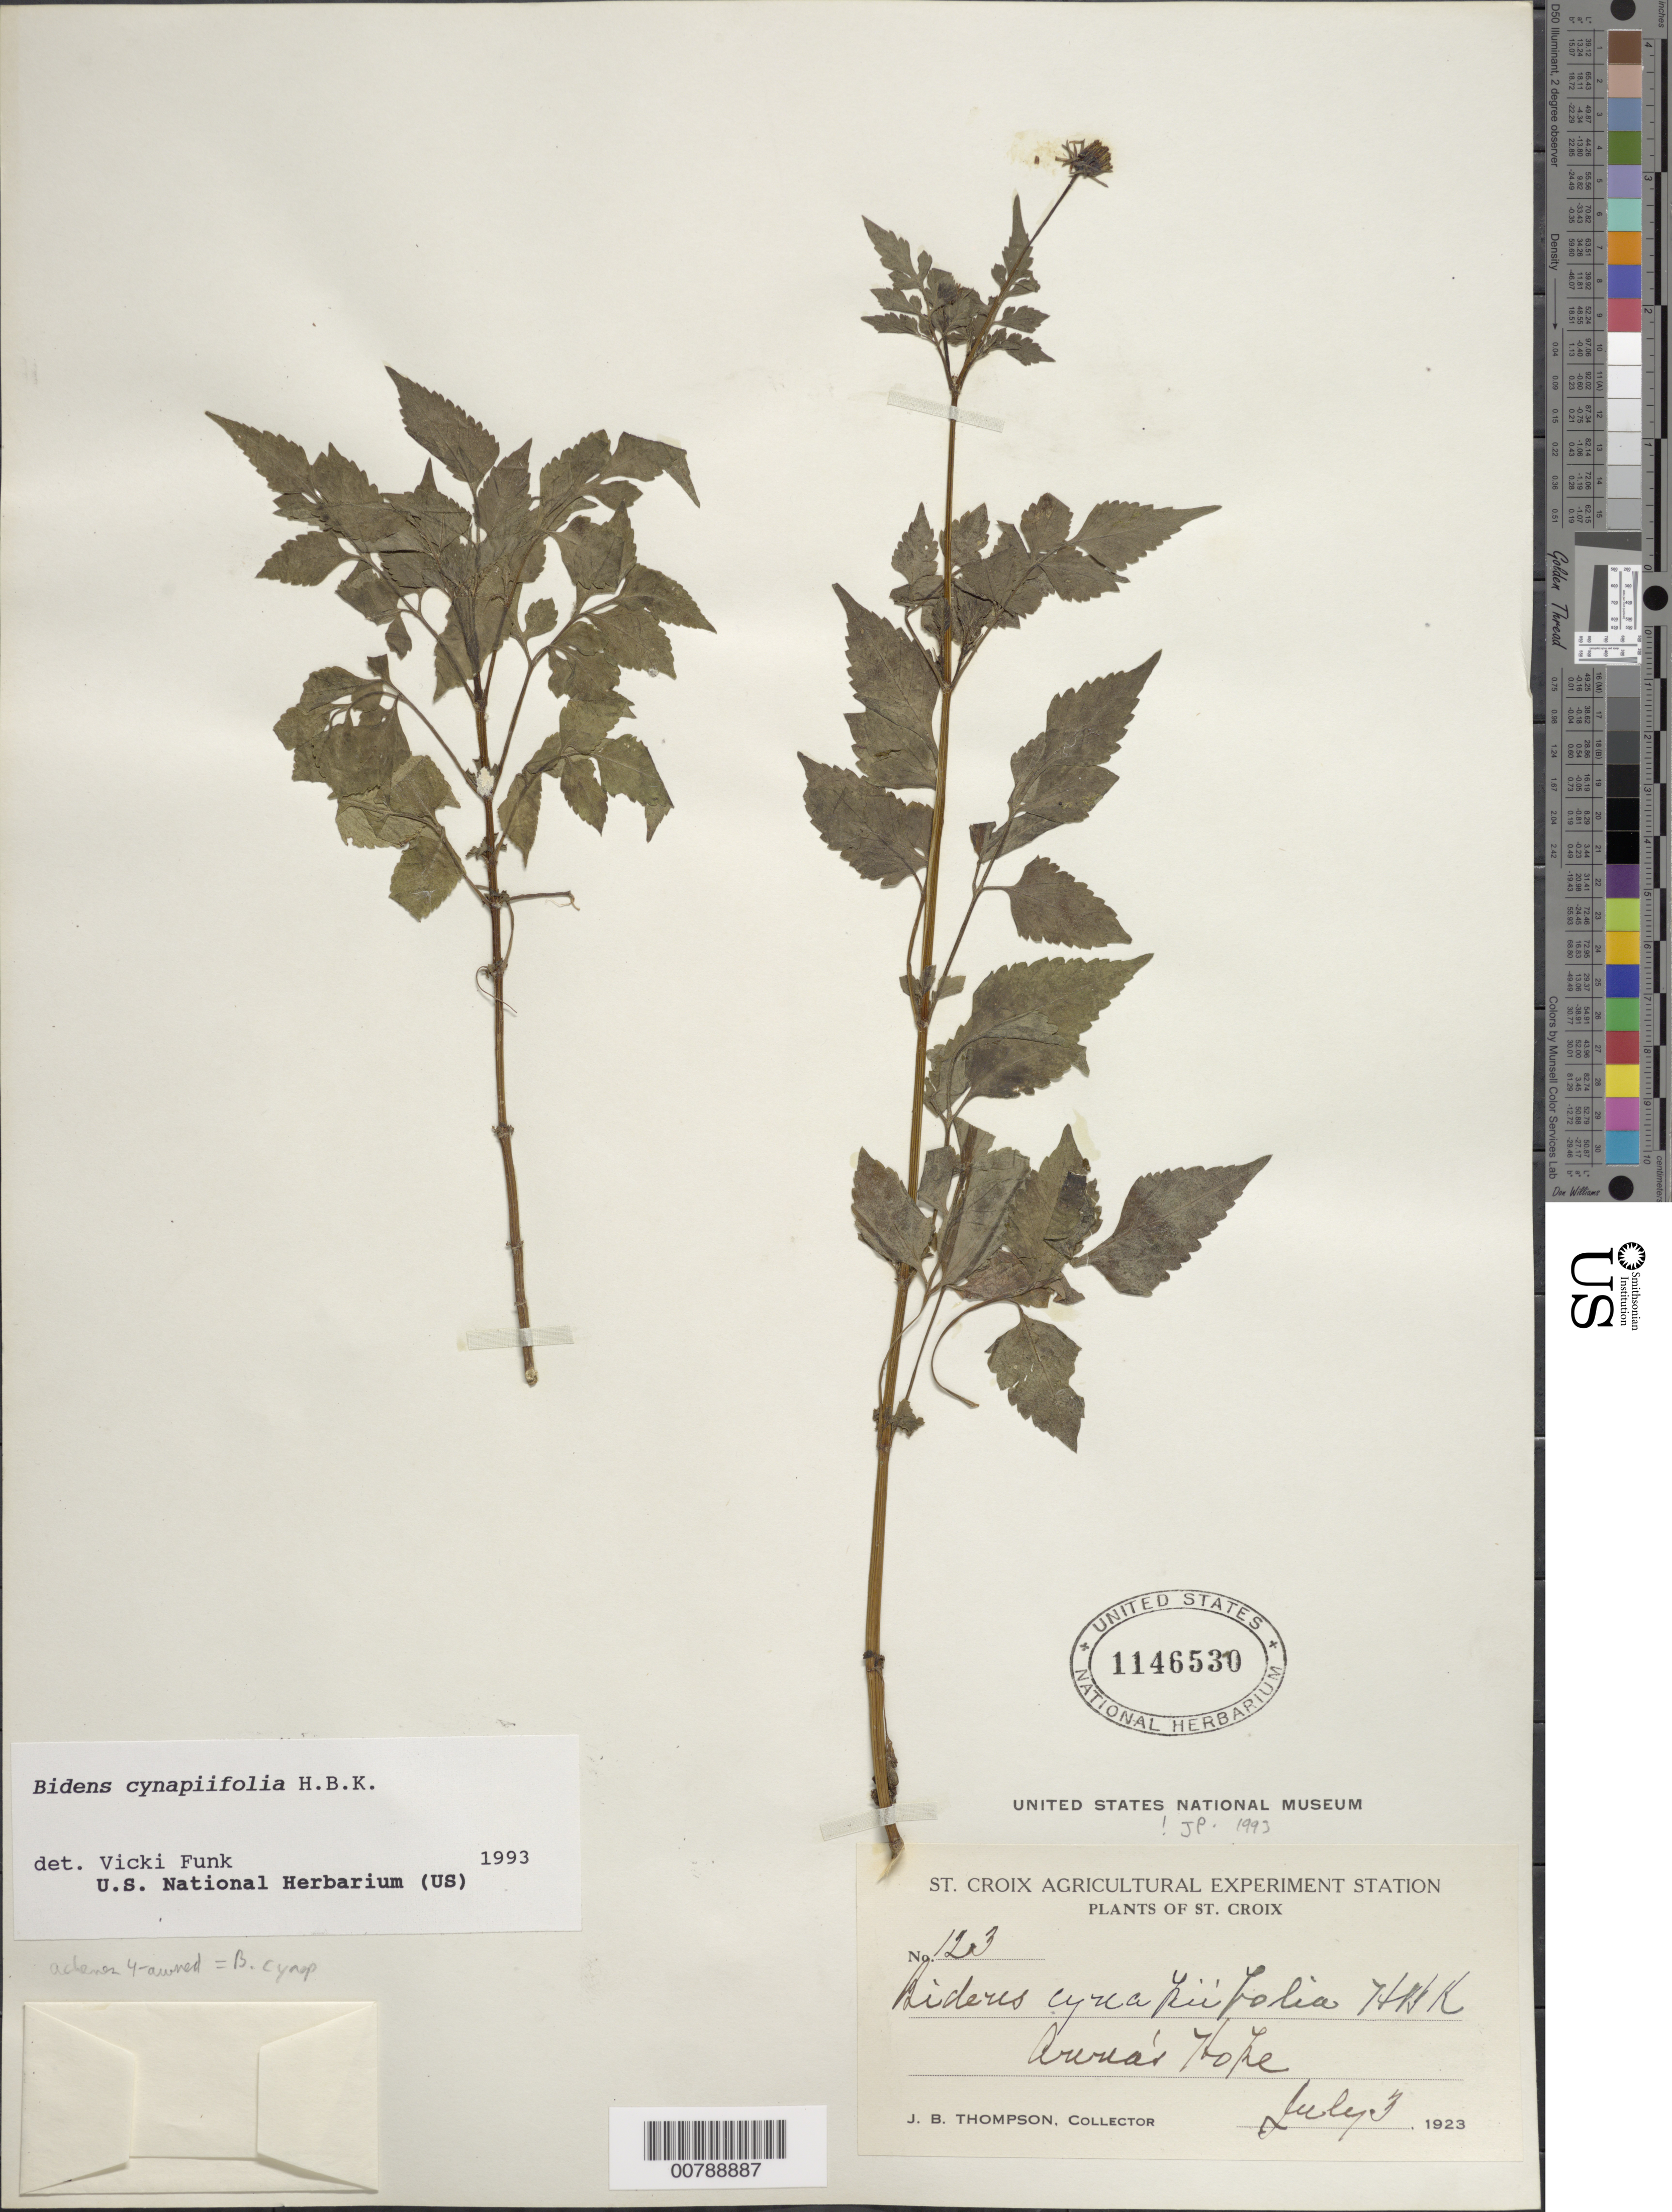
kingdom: Plantae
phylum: Tracheophyta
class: Magnoliopsida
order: Asterales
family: Asteraceae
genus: Bidens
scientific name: Bidens cynapiifolia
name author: Kunth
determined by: Funk, Vicki A., (BOT), Smithsonian Institution - National Museum of Natural History (UNITED STATES)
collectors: J. B. Thompson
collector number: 123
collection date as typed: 03 Jul 1923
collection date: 1923-07-03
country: U.S. Virgin Islands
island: St. Croix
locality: Anna's Hope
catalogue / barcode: US 1146530